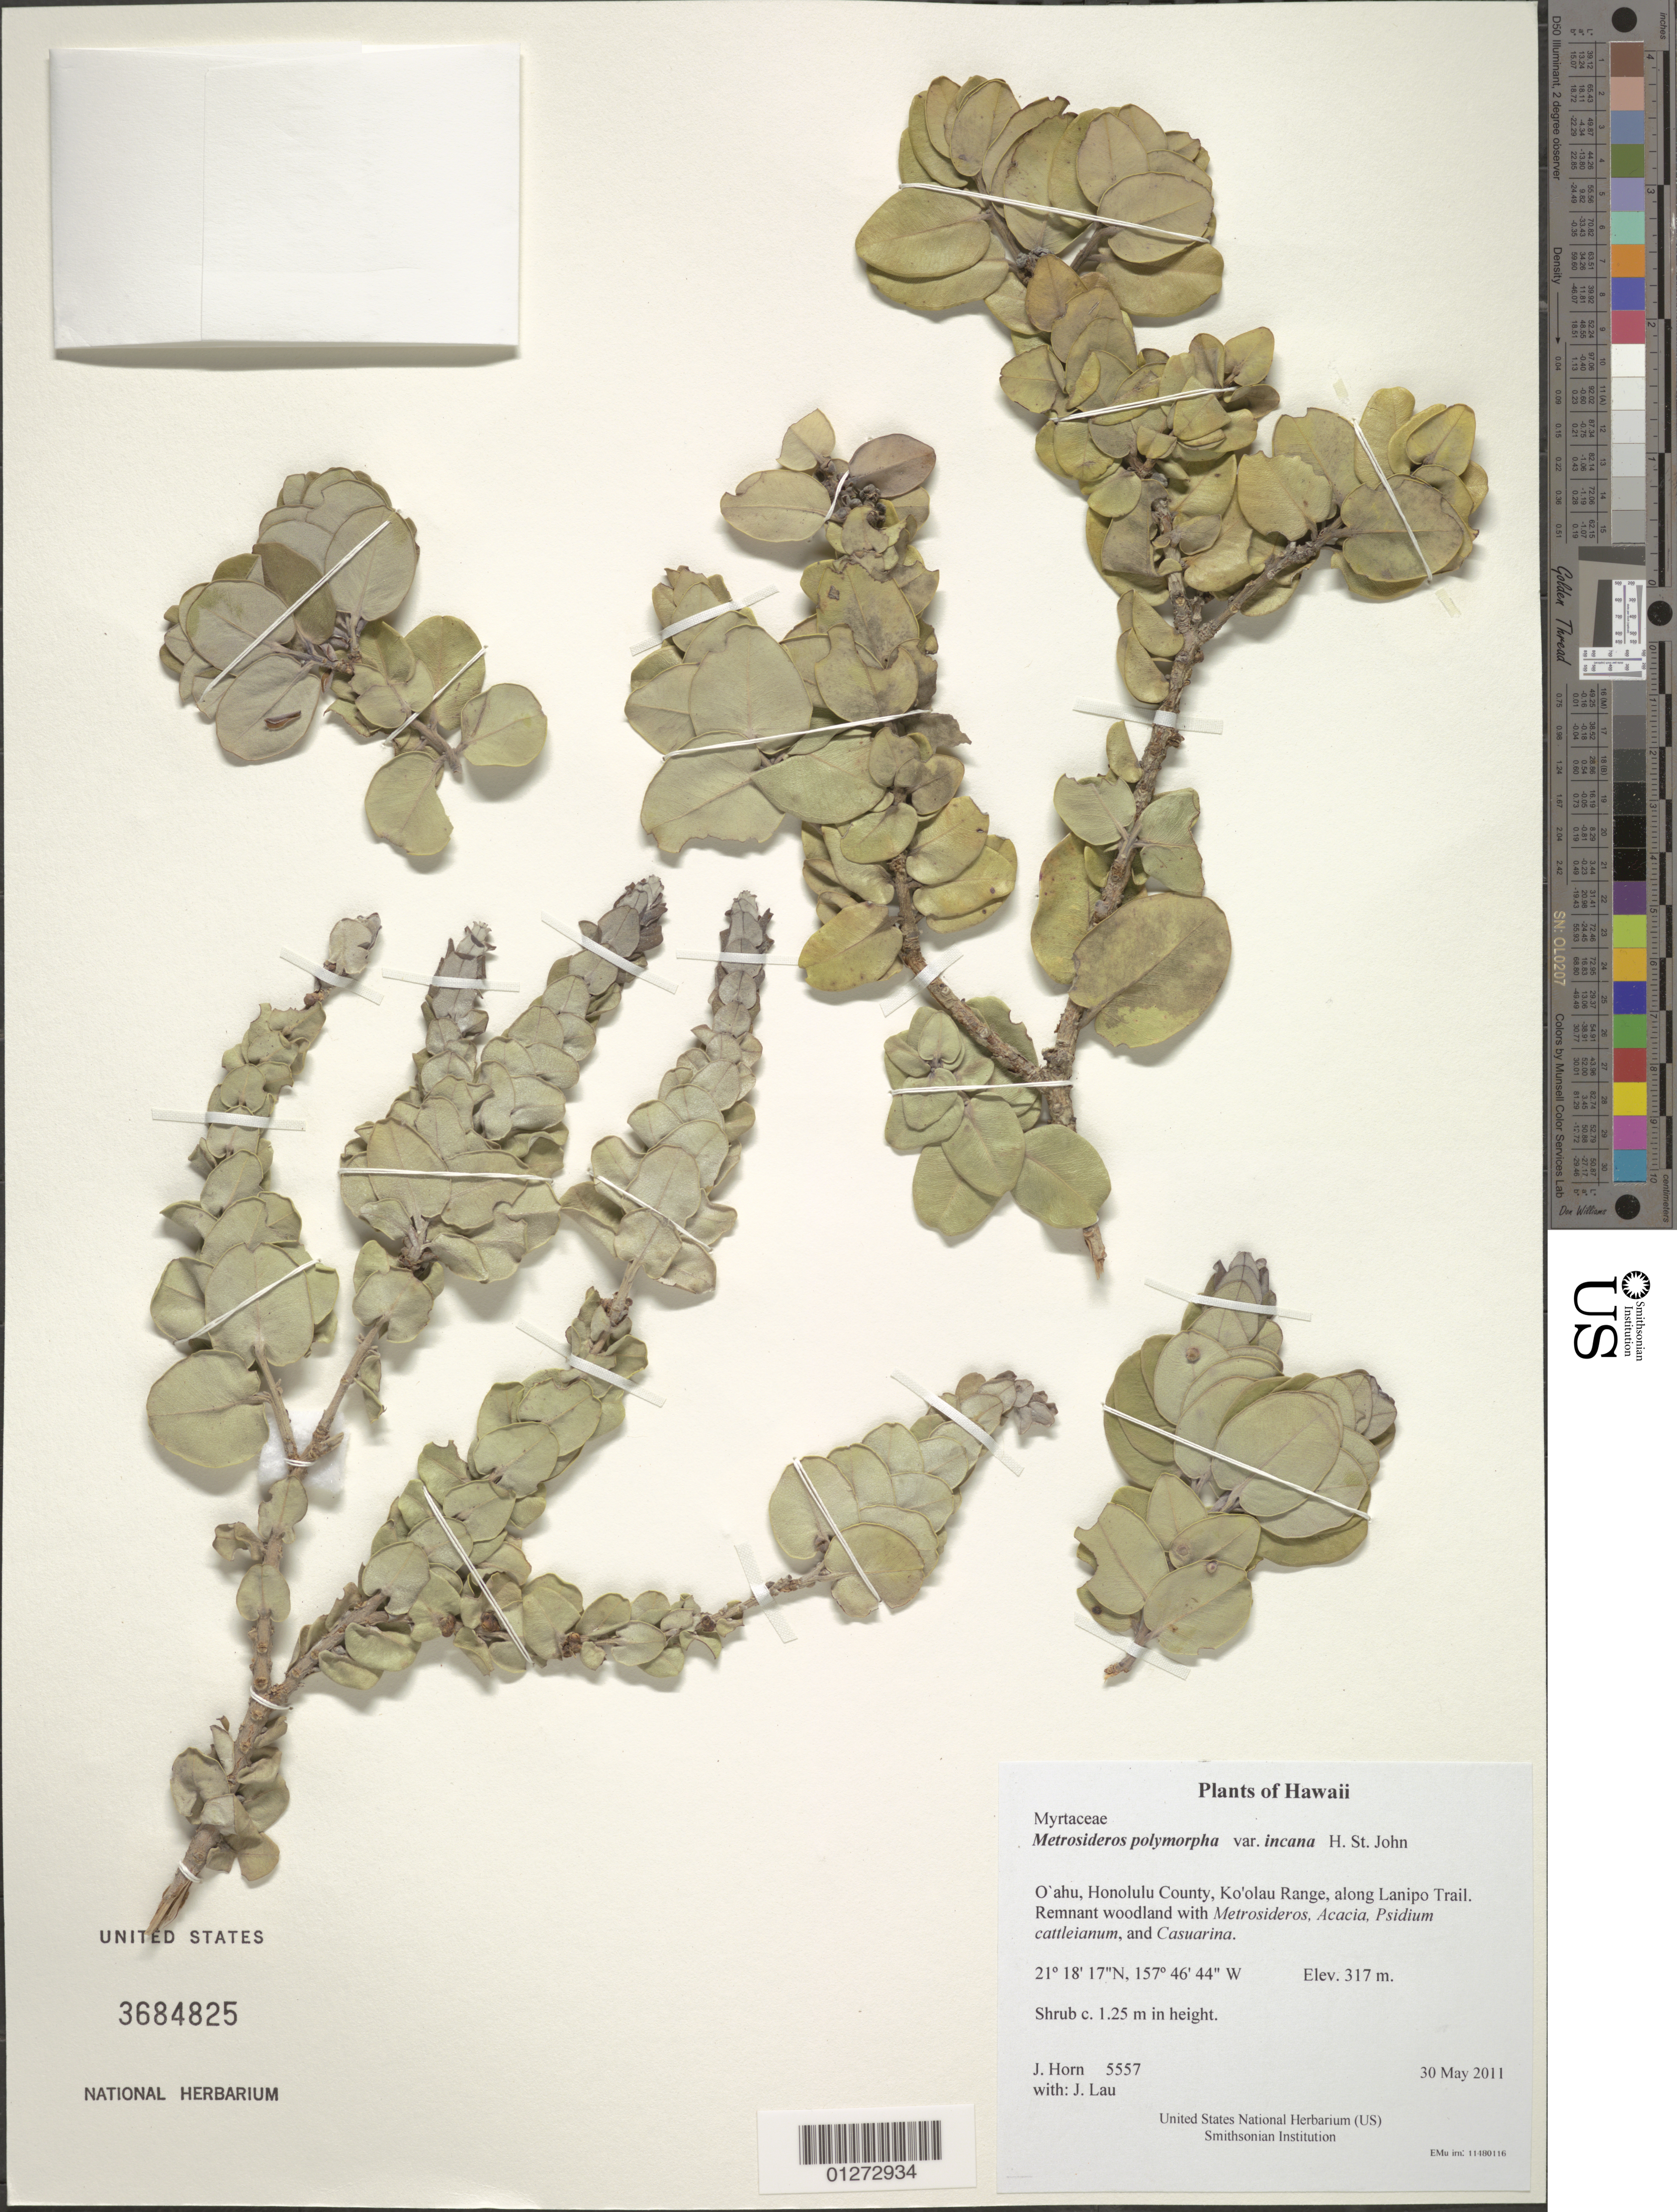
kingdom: Plantae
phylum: Tracheophyta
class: Magnoliopsida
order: Myrtales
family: Myrtaceae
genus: Metrosideros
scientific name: Metrosideros polymorpha var. incana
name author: H. St. John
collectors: J. Horn & J. Lau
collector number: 5557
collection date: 2011-05-30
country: United States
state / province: Hawaii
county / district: Honolulu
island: Oahu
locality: Ko'olau Range, along Lanipo Trail.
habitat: Remenant woodland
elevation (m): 317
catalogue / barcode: US 3684825